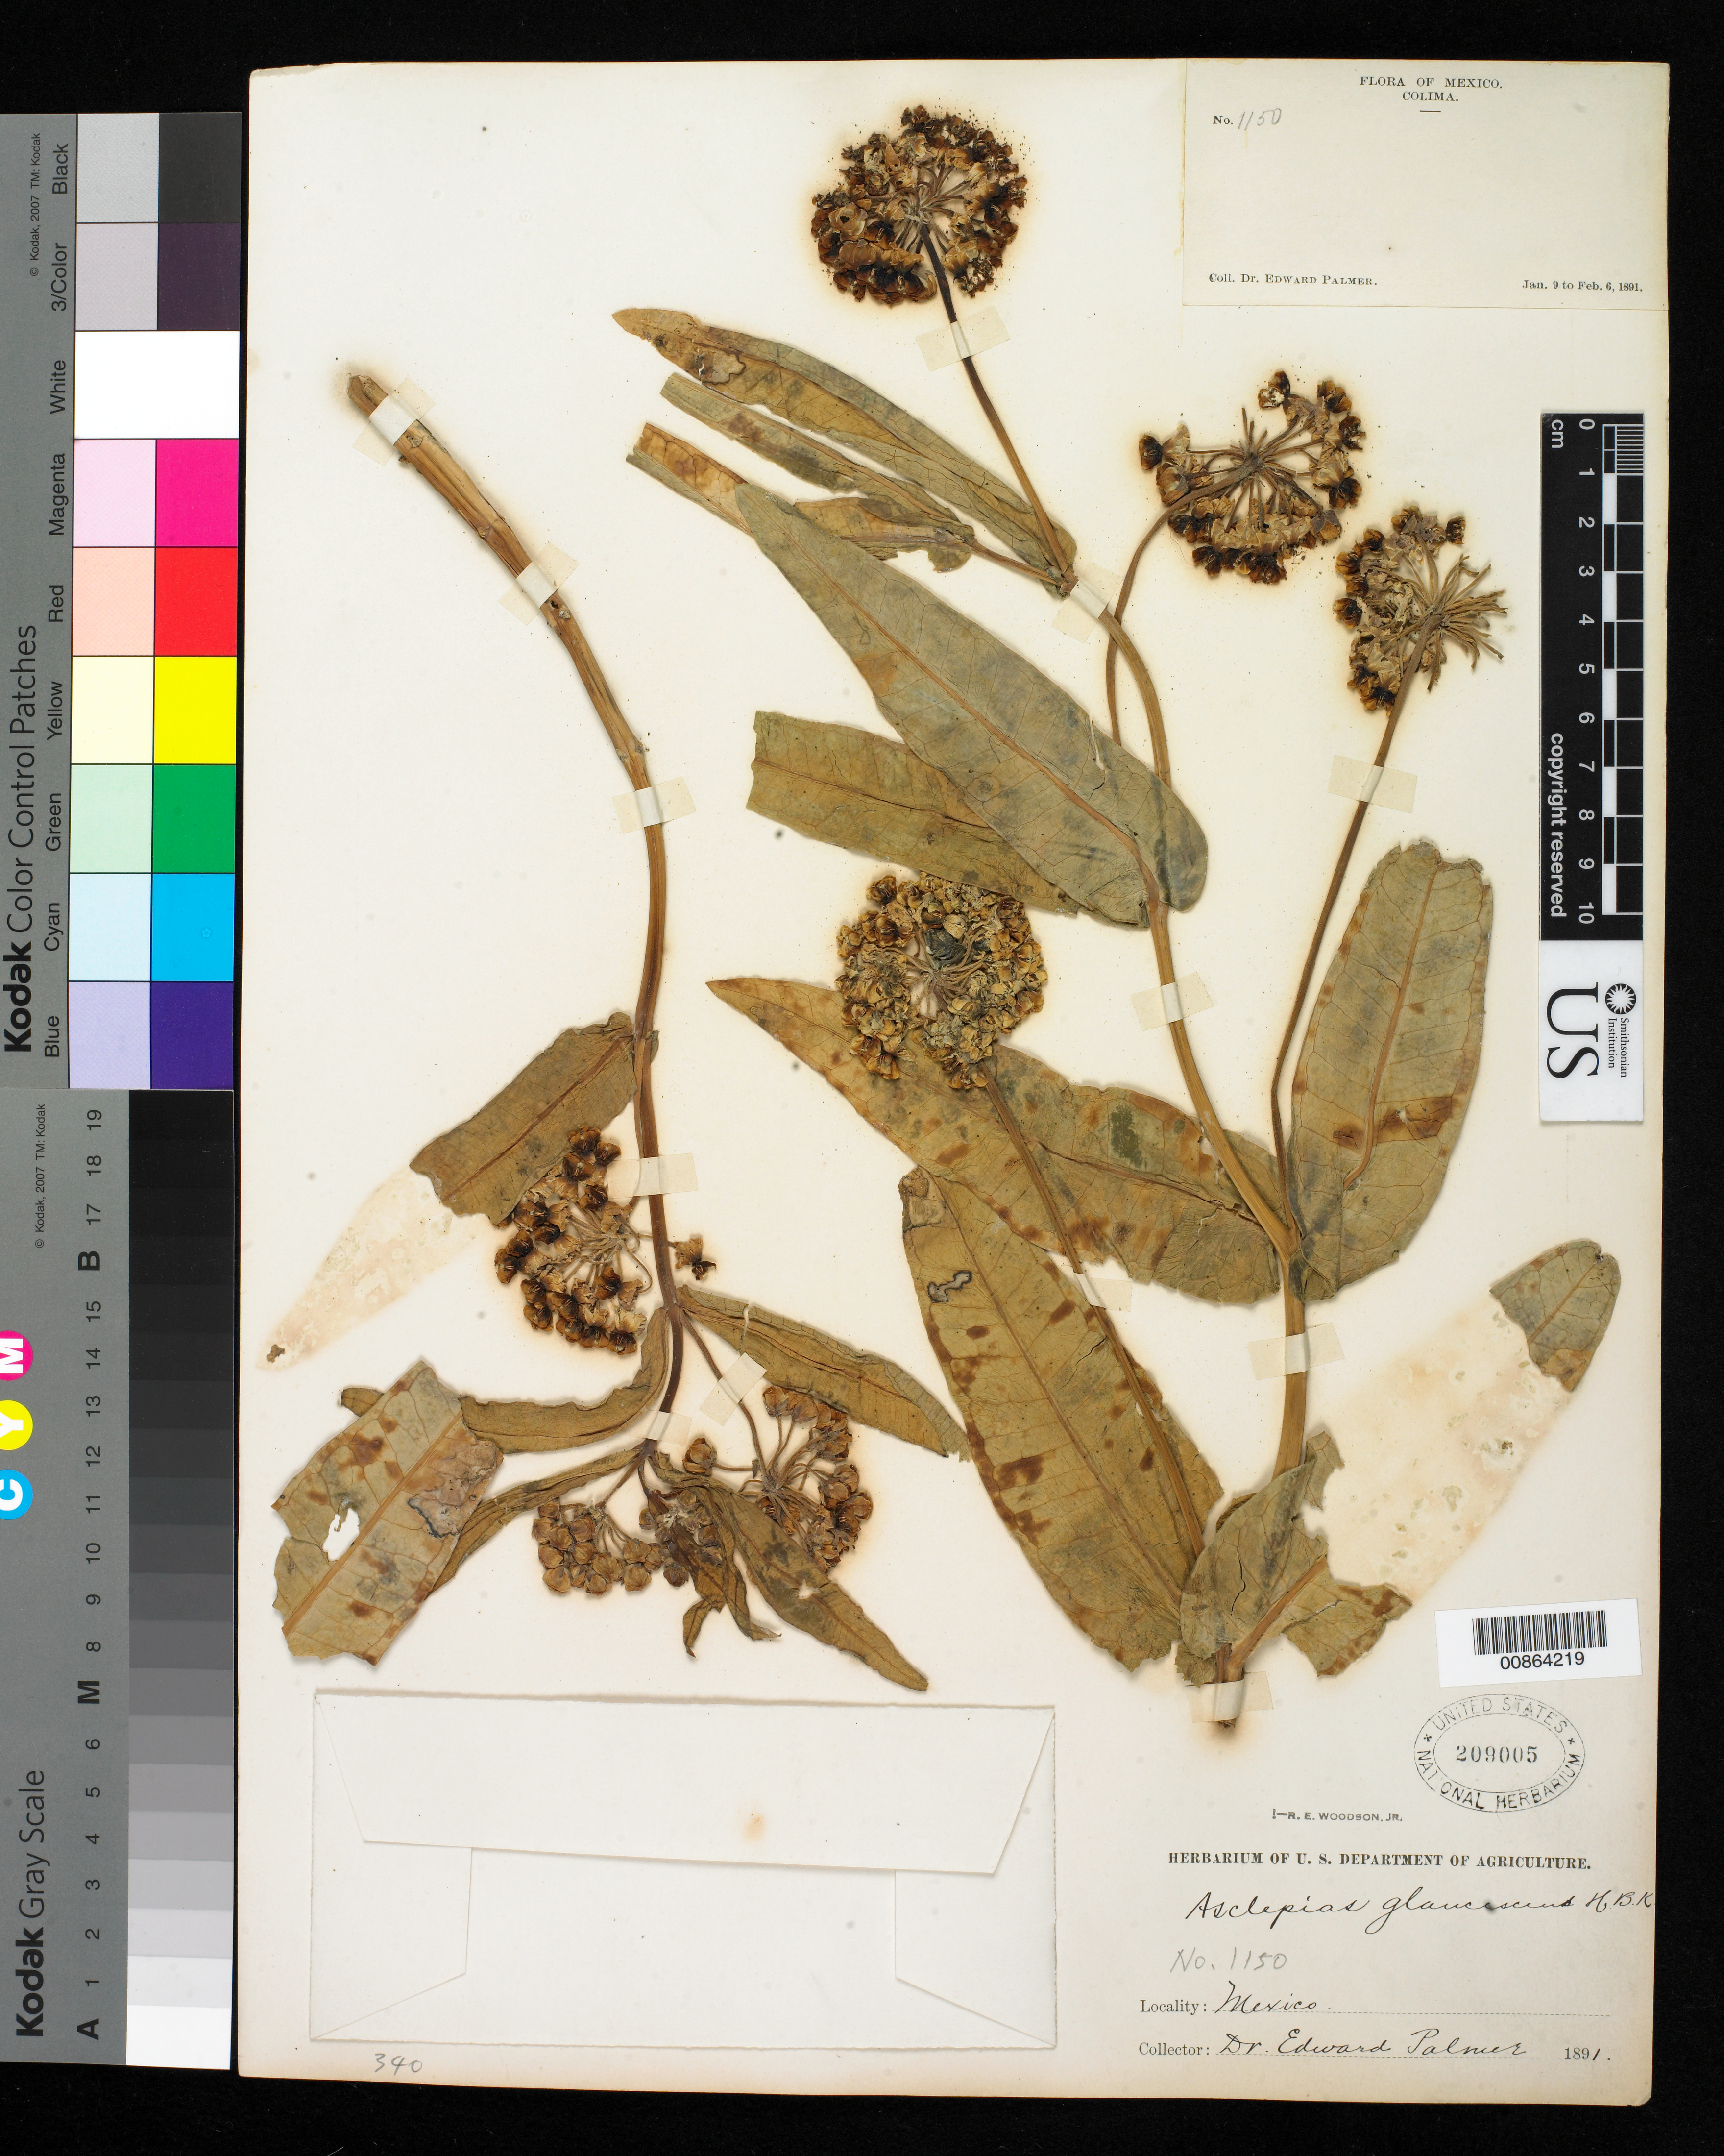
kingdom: Plantae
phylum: Tracheophyta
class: Magnoliopsida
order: Gentianales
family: Apocynaceae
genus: Asclepias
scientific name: Asclepias glaucescens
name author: Kunth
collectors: E. Palmer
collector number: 1150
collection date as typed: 1891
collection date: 1891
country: Mexico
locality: Mexico.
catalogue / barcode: US 209005